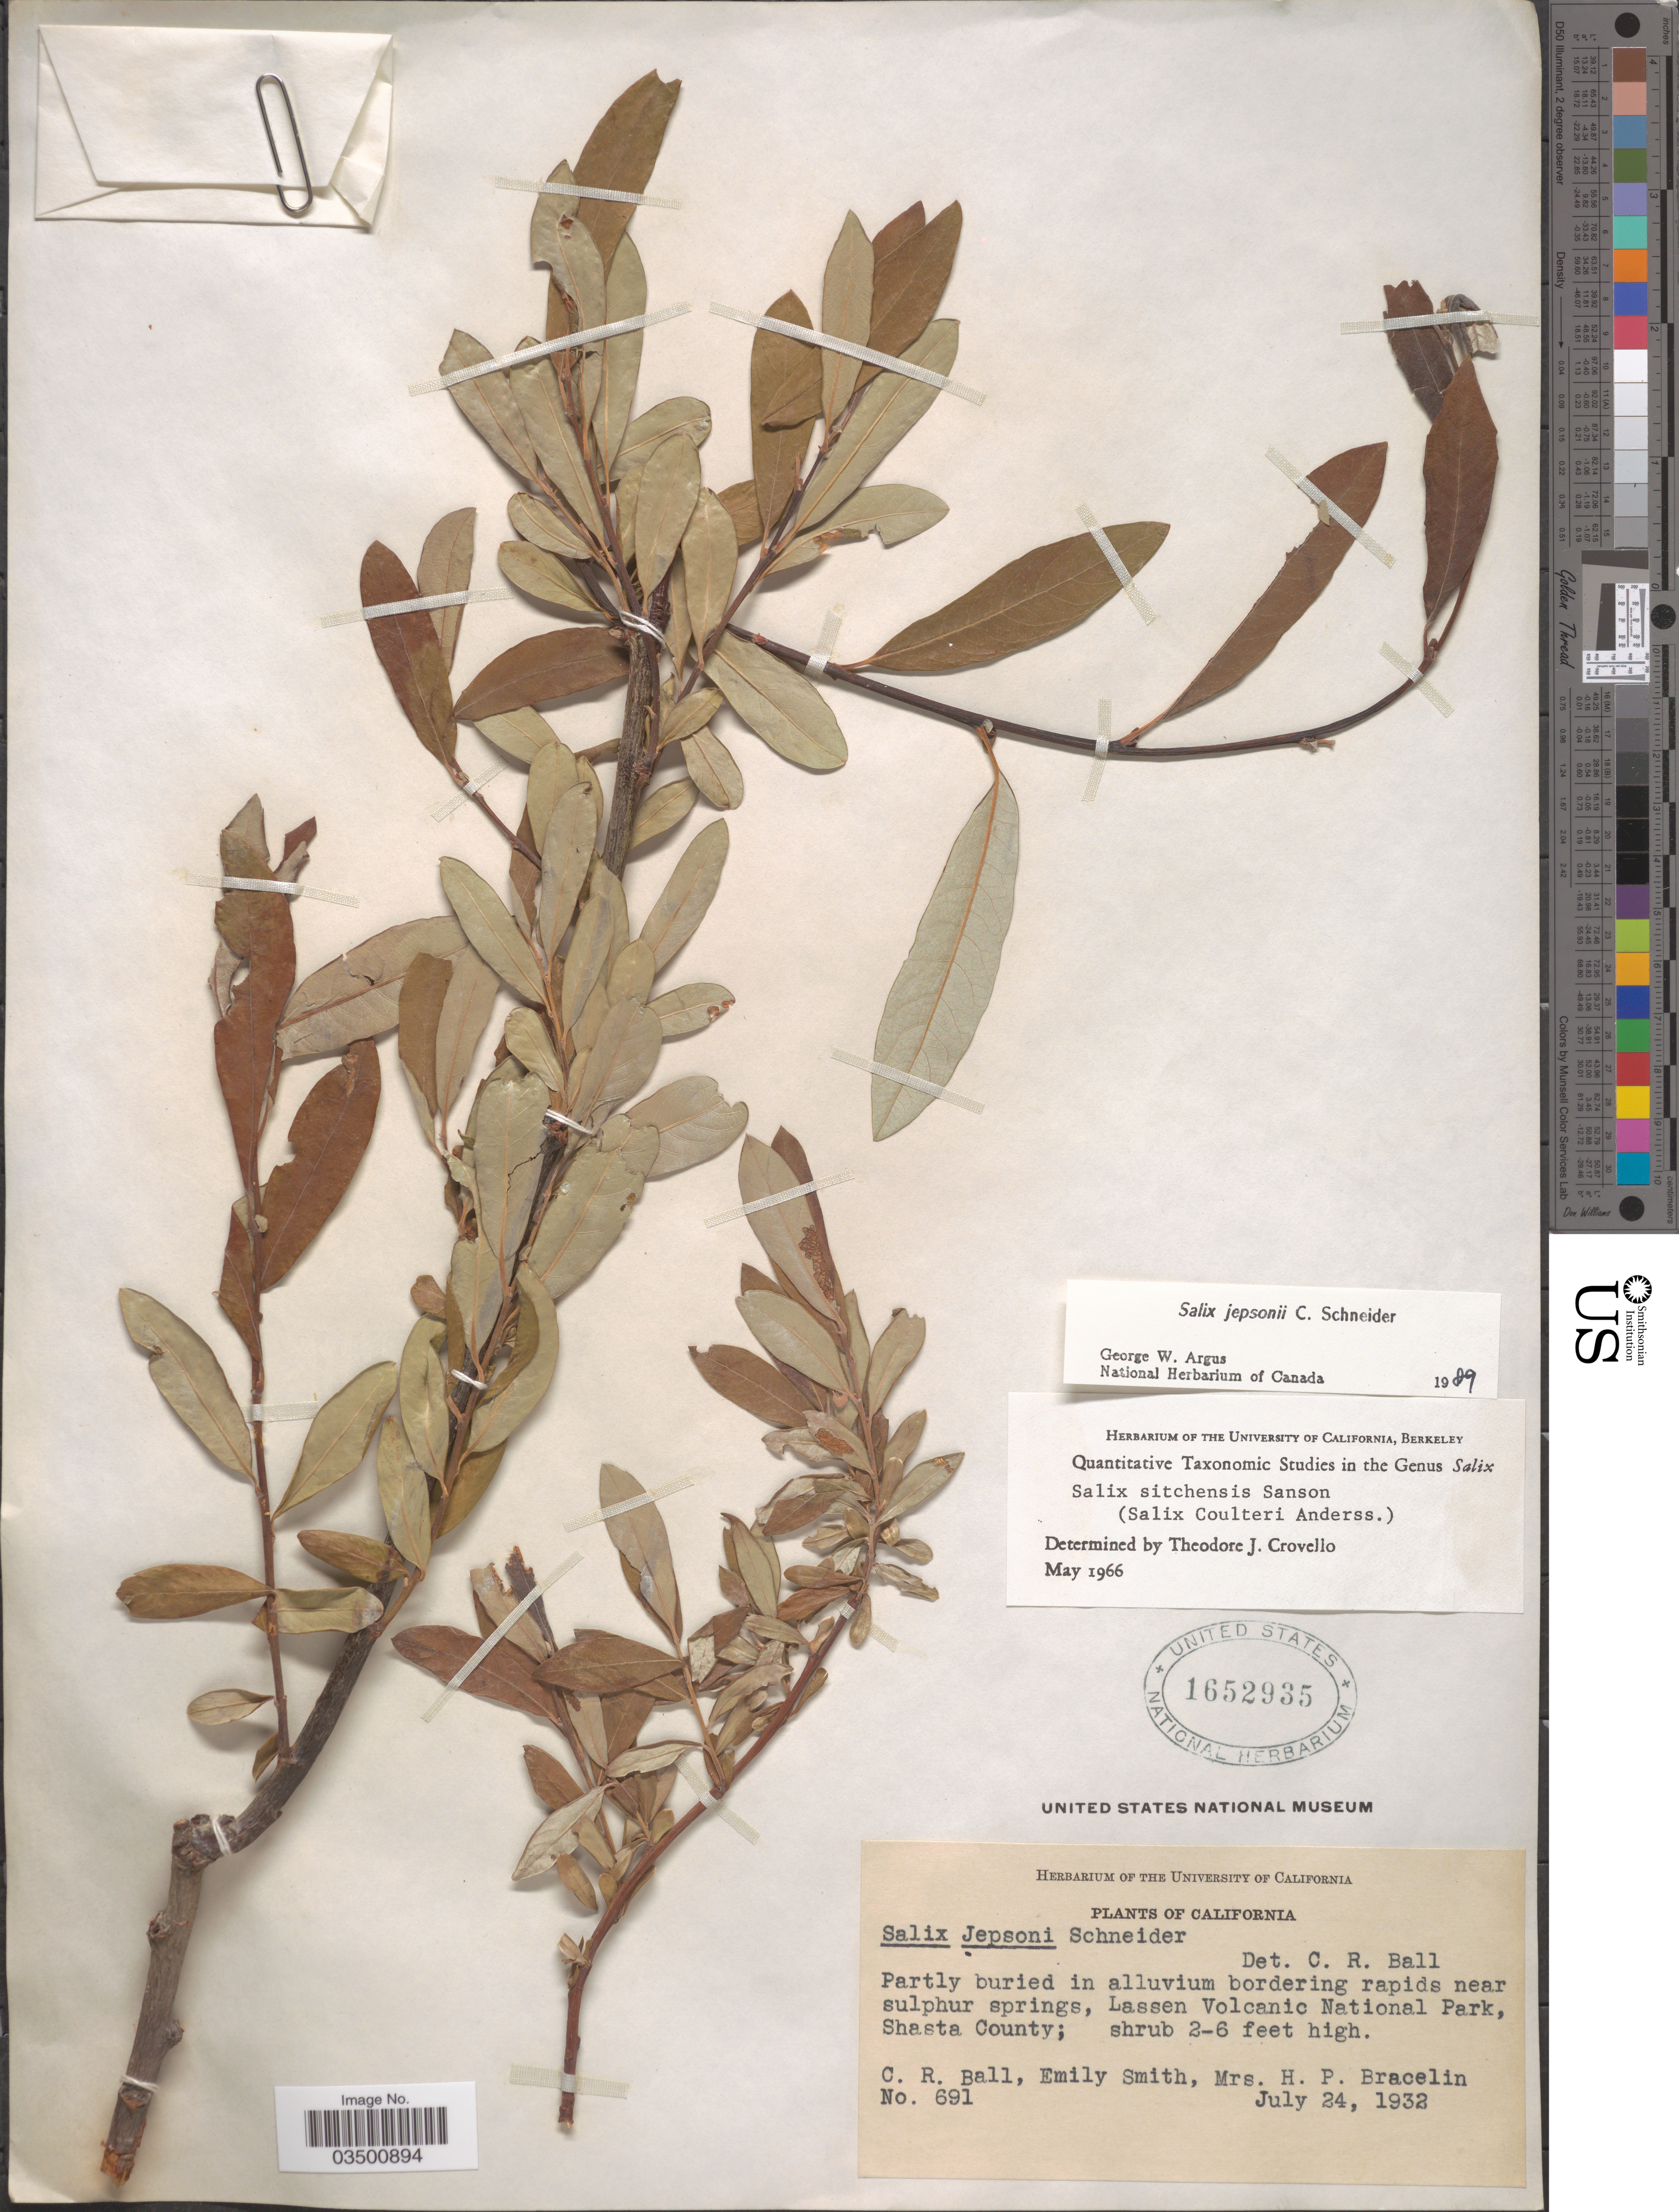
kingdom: Plantae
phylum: Tracheophyta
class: Magnoliopsida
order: Malpighiales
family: Salicaceae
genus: Salix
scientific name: Salix jepsonii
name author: C.K. Schneid.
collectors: C. R. Ball, E. Smith & H. Bracelin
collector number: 691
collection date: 1932-07-24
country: United States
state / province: California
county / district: Shasta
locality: Partly buried in alluvium bordering rapids near sulphur springs, Lassen Volcanic National Park, Shasta County.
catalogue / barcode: US 1652935